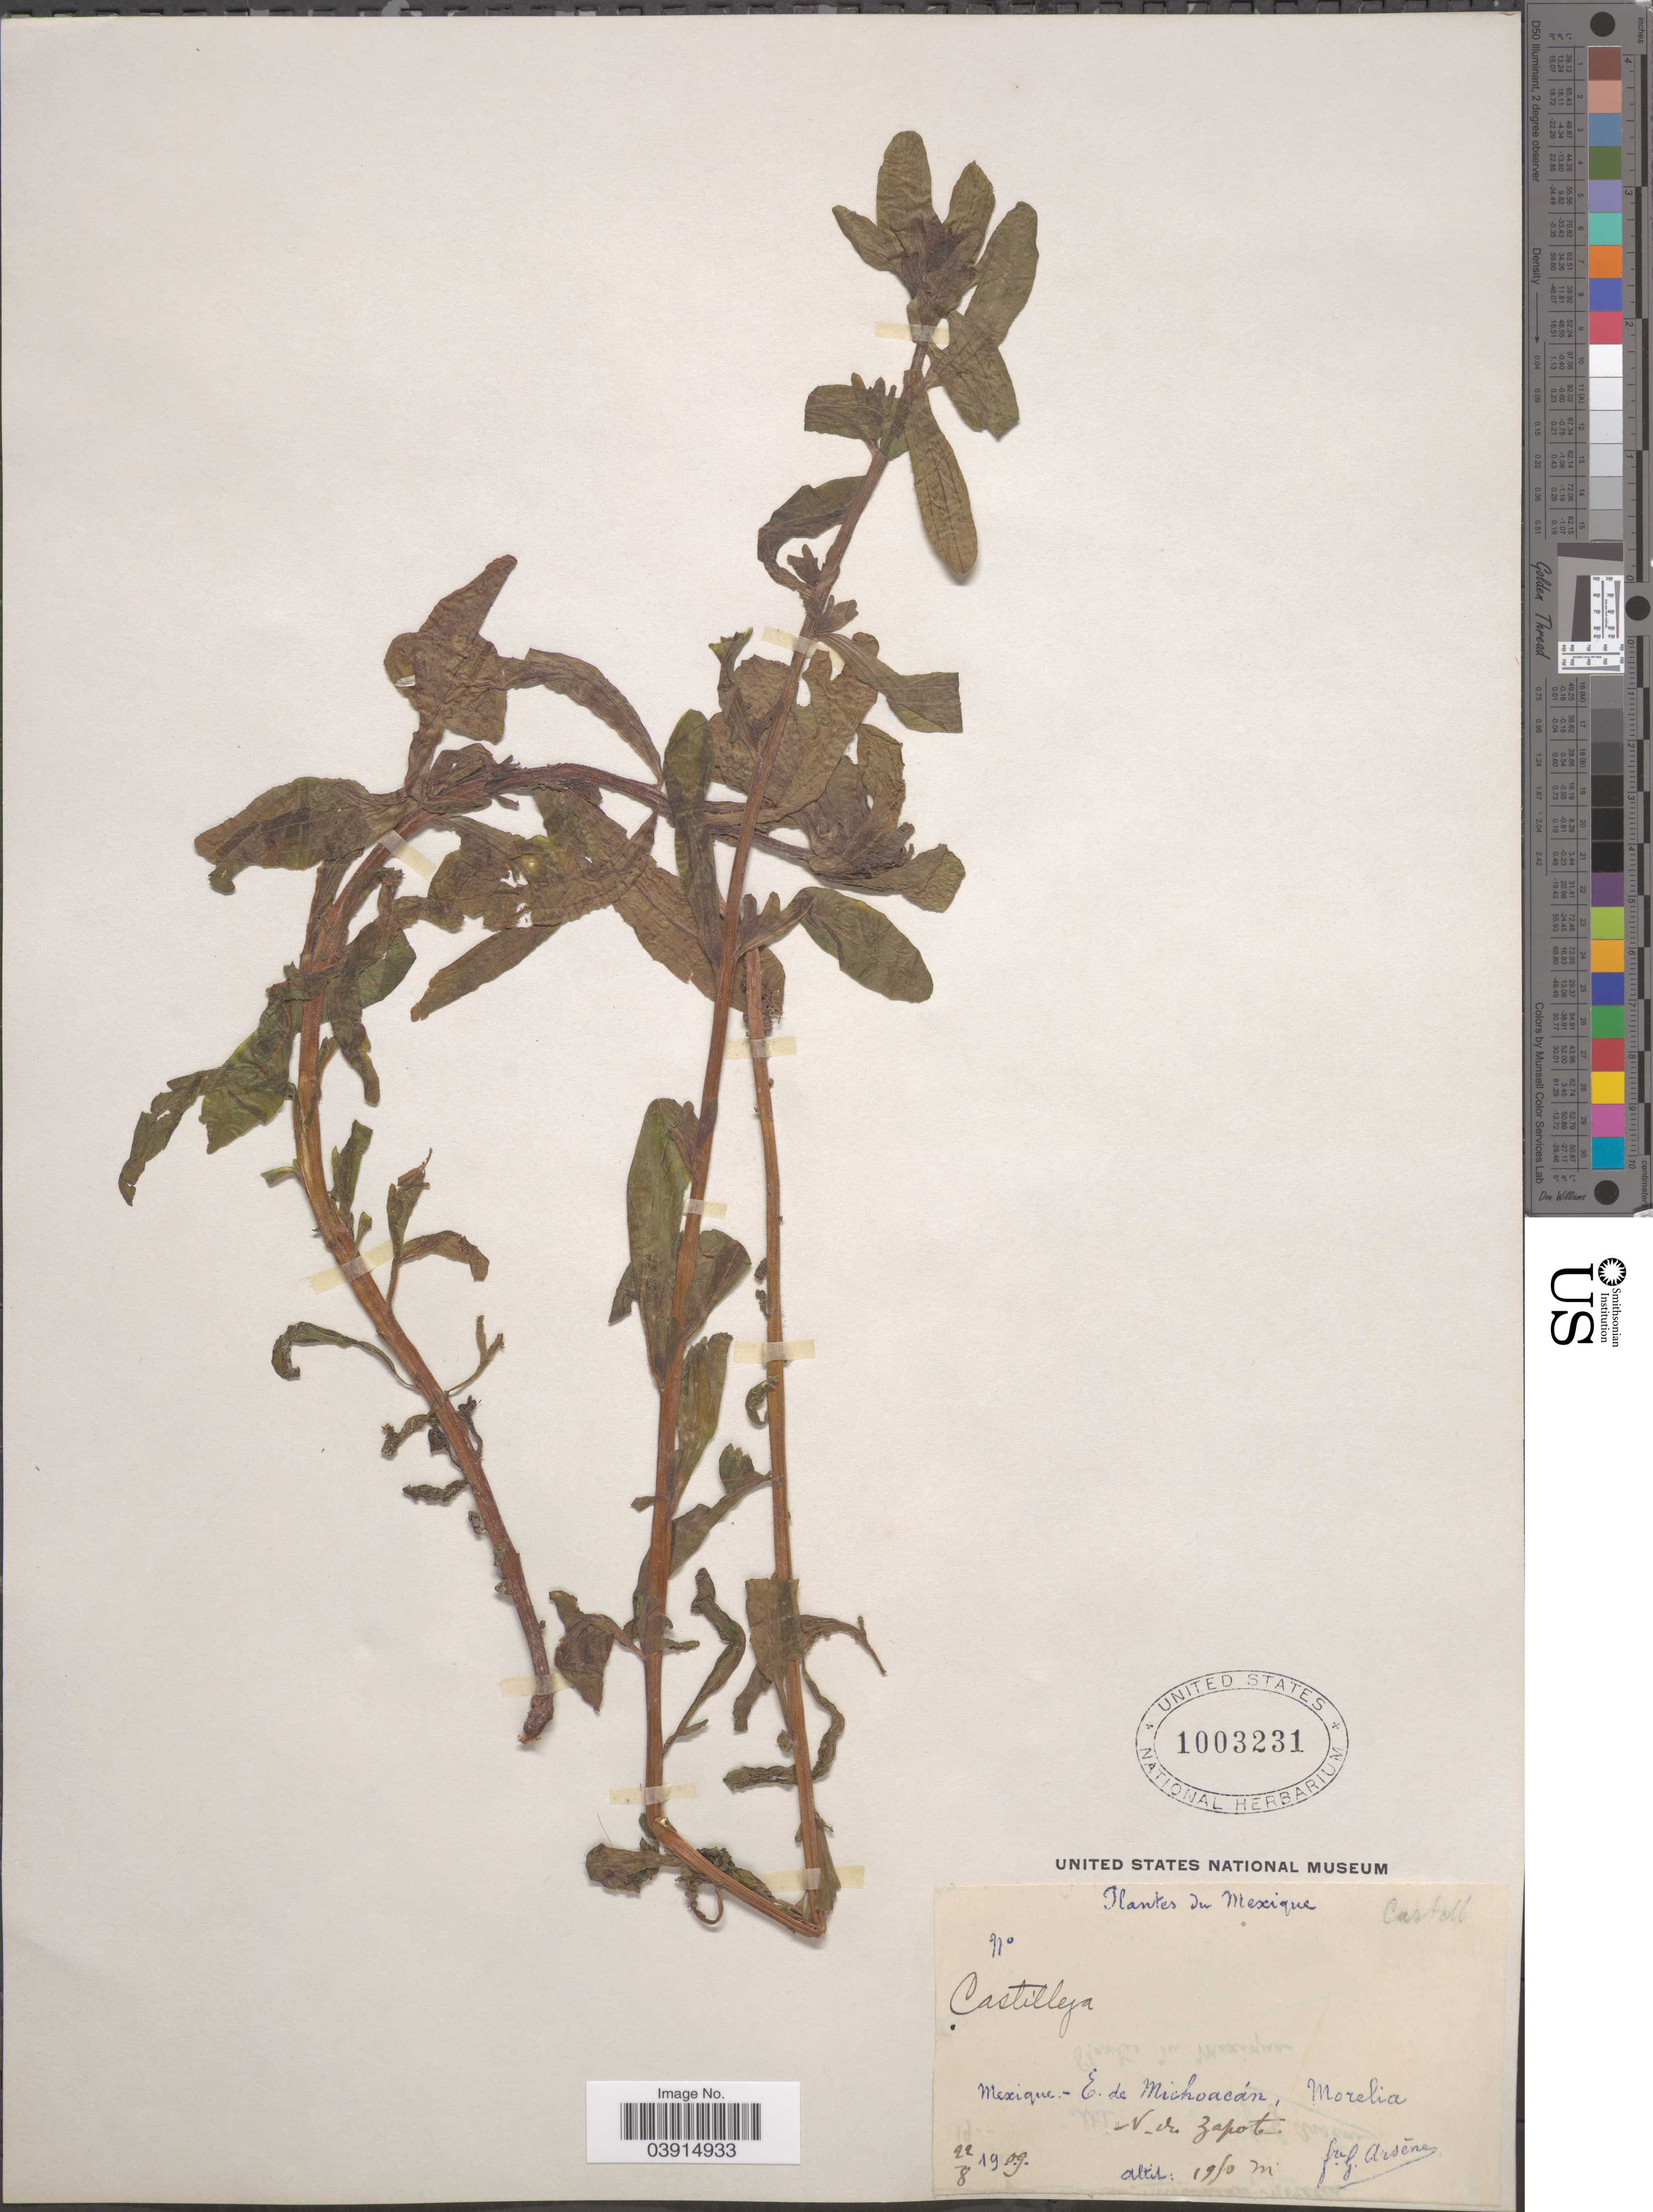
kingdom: Plantae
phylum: Tracheophyta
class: Magnoliopsida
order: Lamiales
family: Orobanchaceae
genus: Castilleja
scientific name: Castilleja arvensis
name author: Schltdl. & Cham.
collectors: Bro. G. Arsène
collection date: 1909-08-22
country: Mexico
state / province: Michoacán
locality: E. de Michoacán, Morelia. N. du Zapote.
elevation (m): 1950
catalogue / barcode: US 1003231